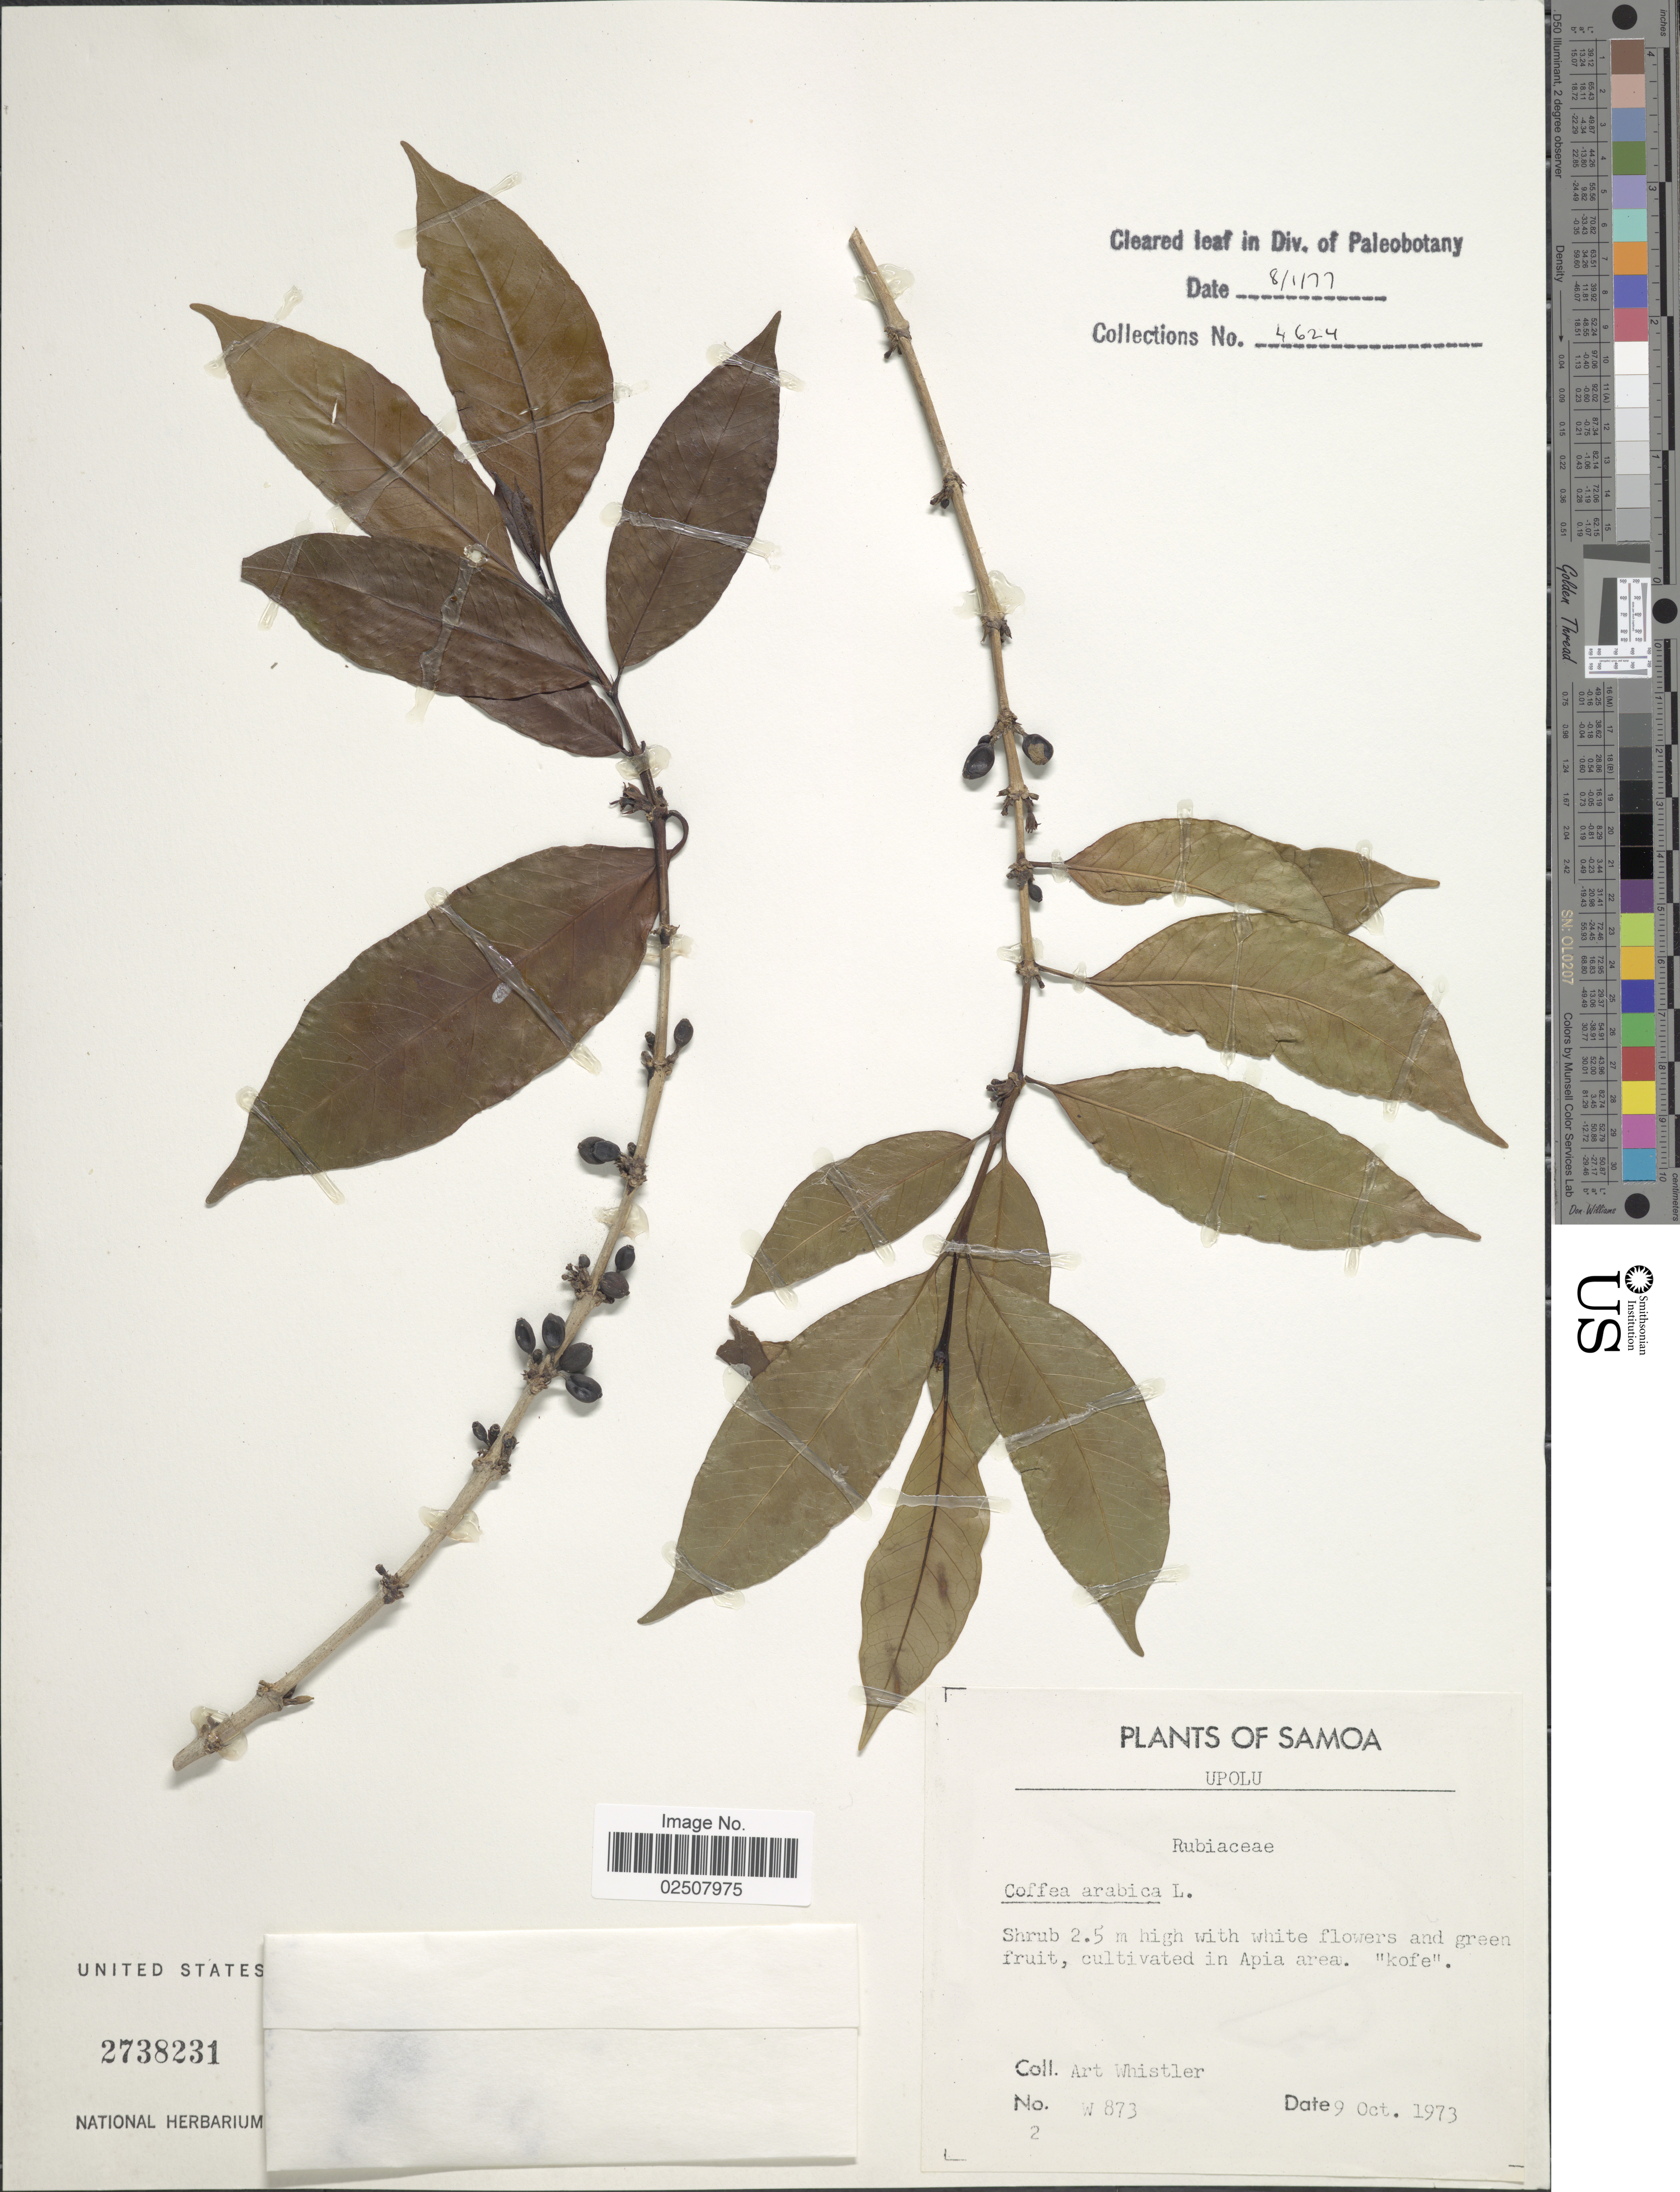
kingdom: Plantae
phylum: Tracheophyta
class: Magnoliopsida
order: Gentianales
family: Rubiaceae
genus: Coffea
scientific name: Coffea arabica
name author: L.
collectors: A. Whistler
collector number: W 873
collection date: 1973-10-09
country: Samoa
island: Upolu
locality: Upolu, cultivated in Apia area 'kofe'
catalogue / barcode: US 2738231